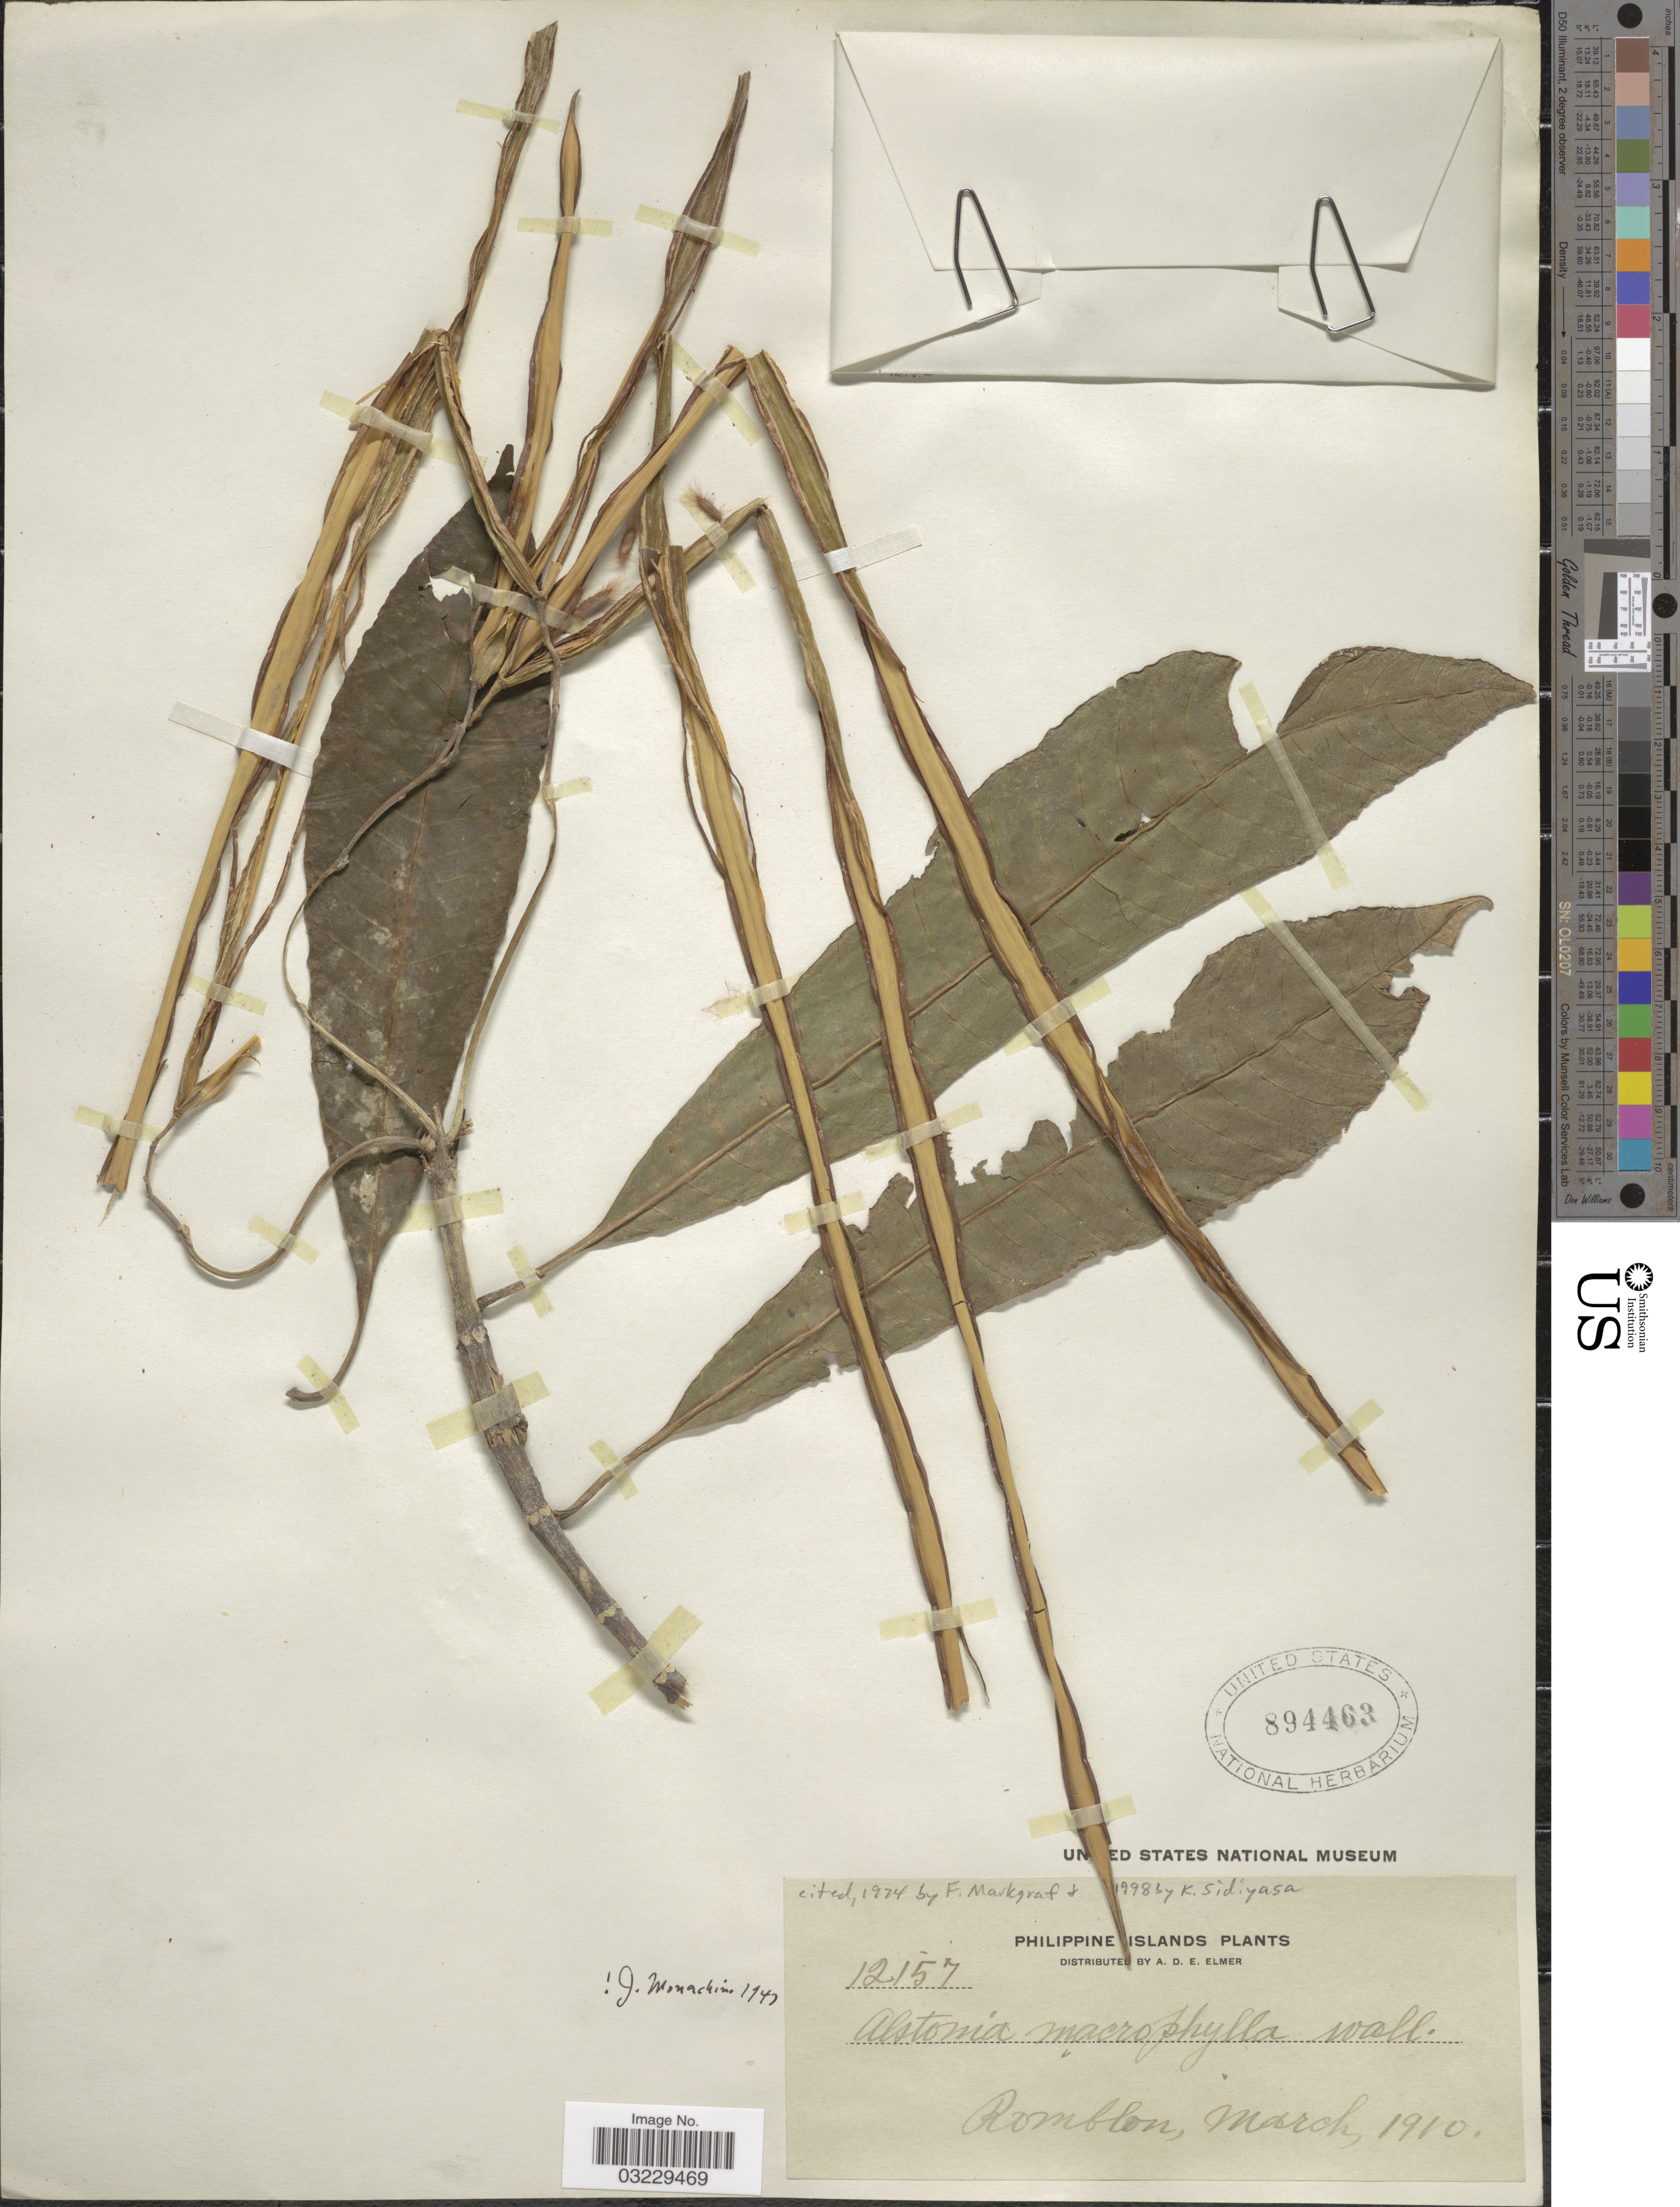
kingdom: Plantae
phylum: Tracheophyta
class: Magnoliopsida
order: Gentianales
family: Apocynaceae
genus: Alstonia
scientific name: Alstonia macrophylla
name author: Wall. ex G. Don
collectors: A. D. E. Elmer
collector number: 12157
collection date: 1910-03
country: Philippines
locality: Philippine Islands, Romblon.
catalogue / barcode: US 894463